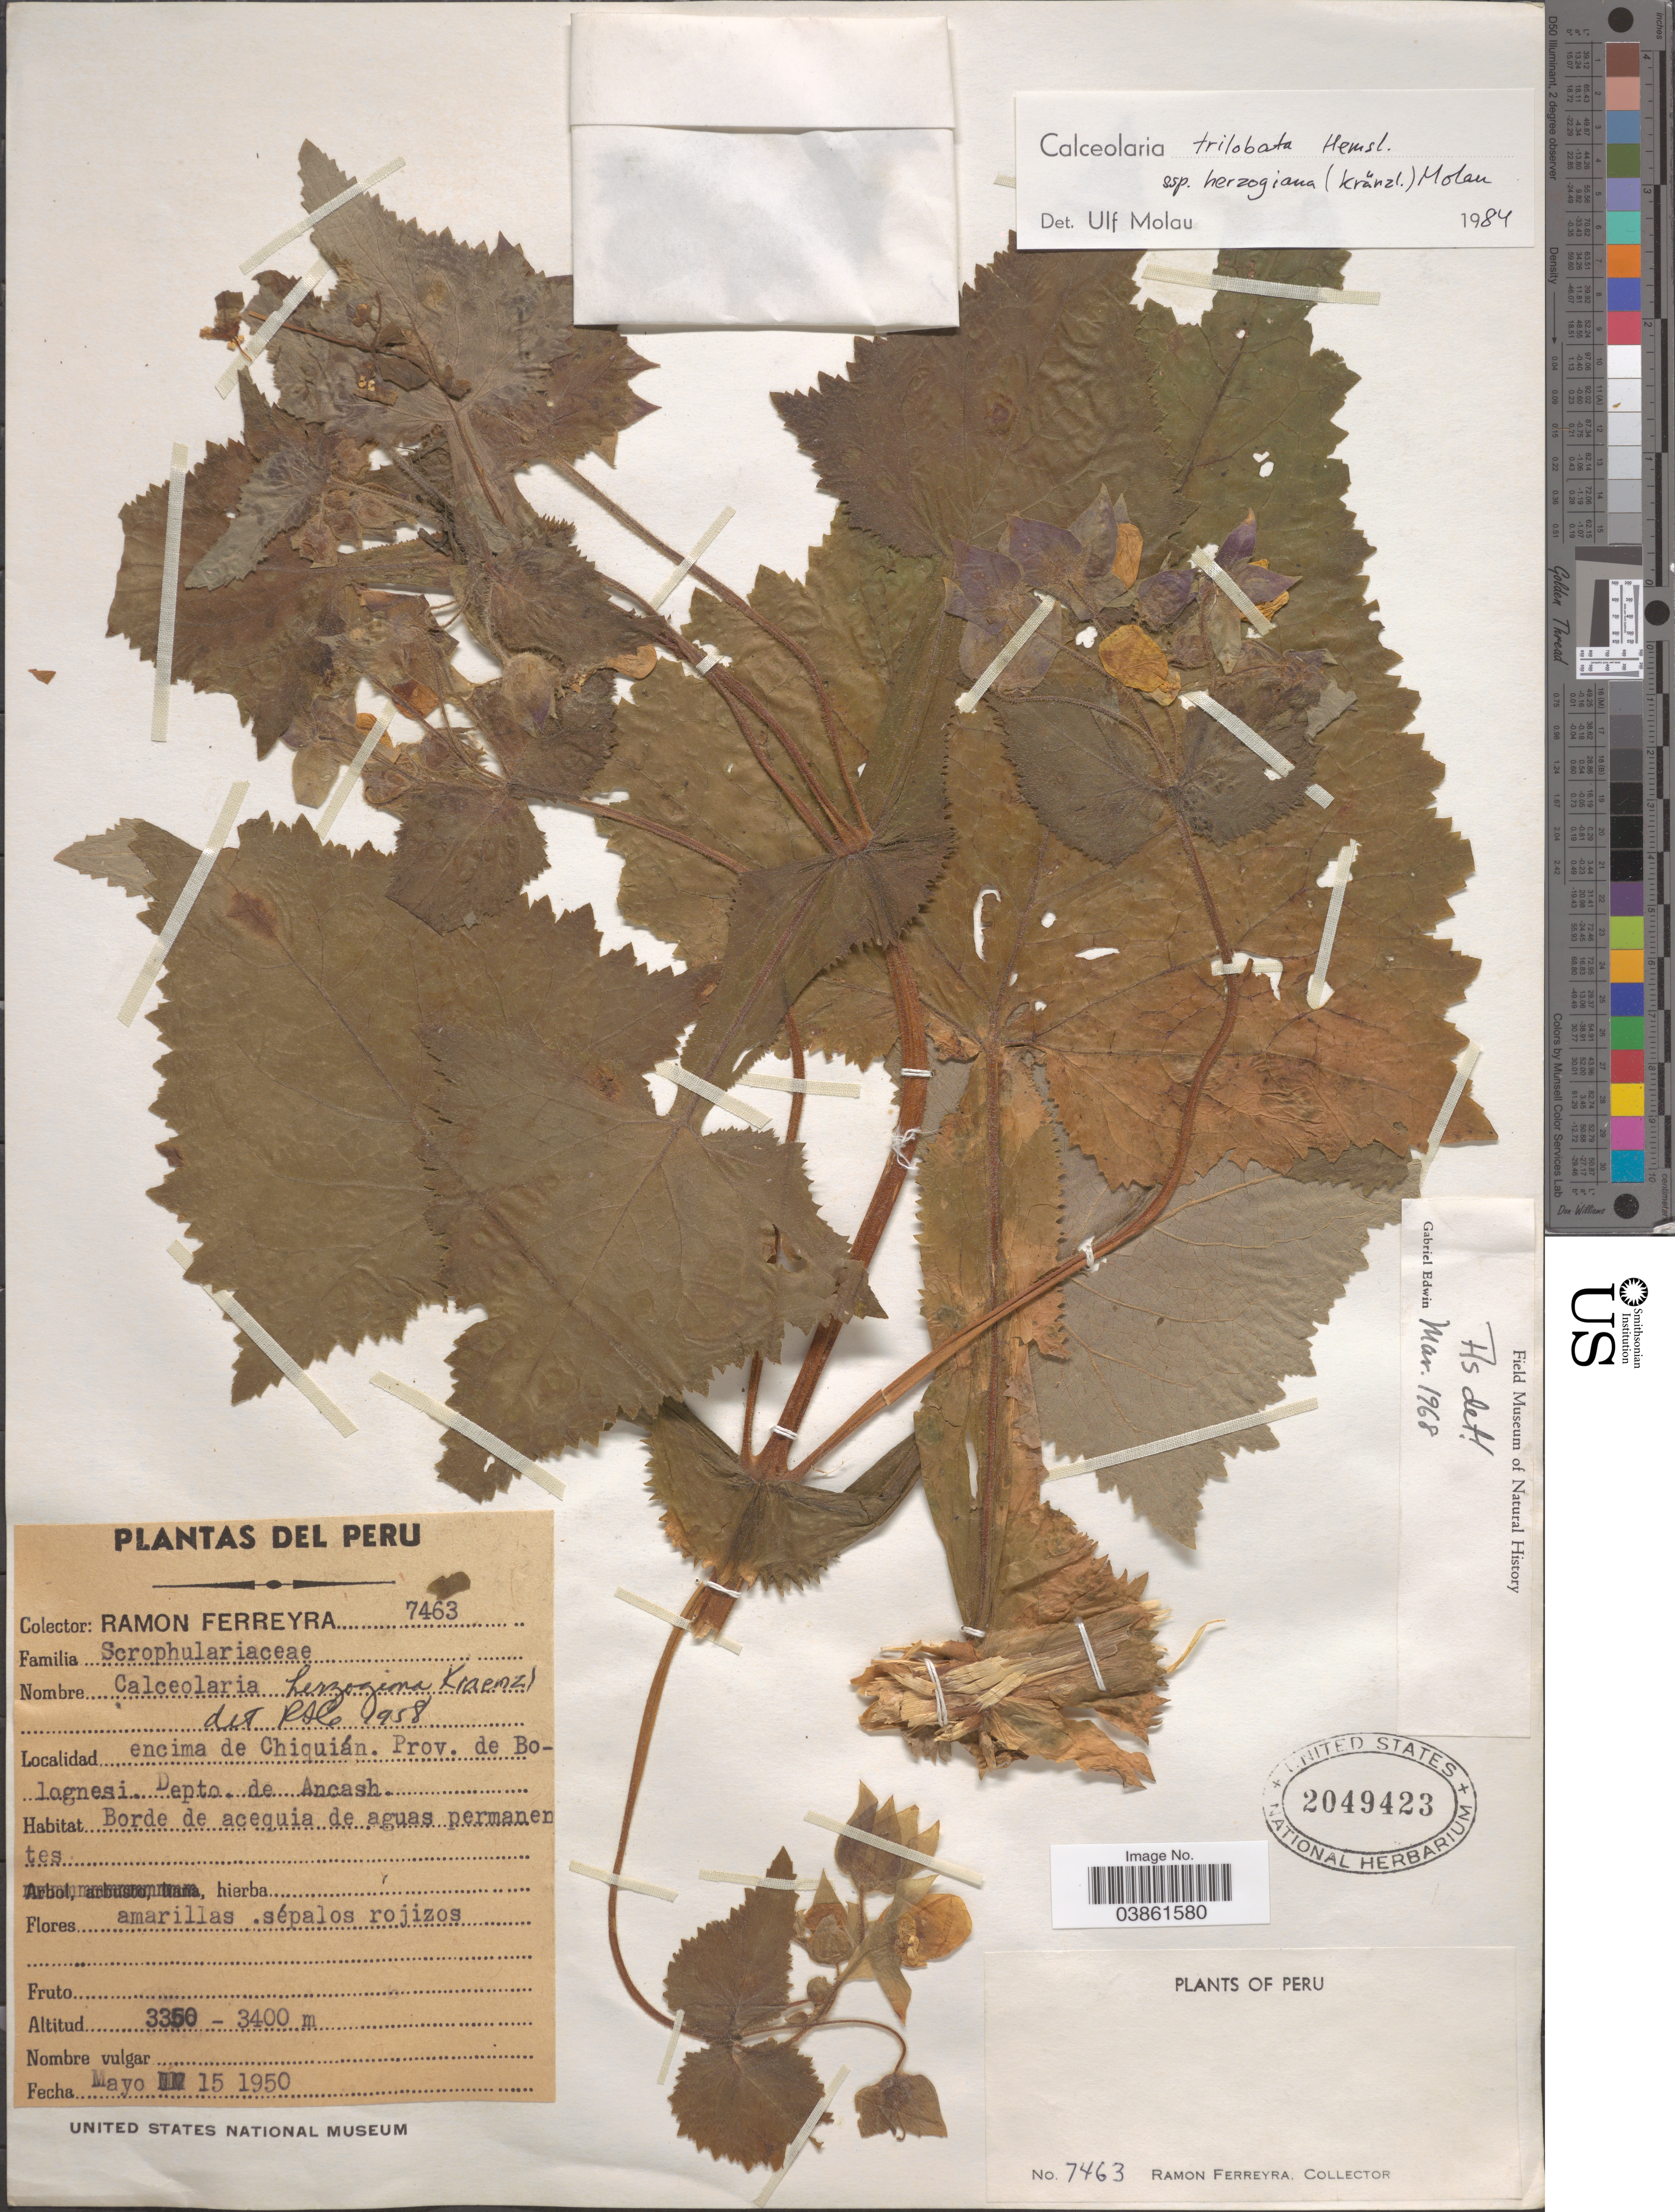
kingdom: Plantae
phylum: Tracheophyta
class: Magnoliopsida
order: Lamiales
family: Calceolariaceae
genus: Calceolaria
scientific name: Calceolaria trilobata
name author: Hemsl.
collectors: R. A. Ferreyra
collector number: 7463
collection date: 1950-05-15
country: Peru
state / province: Ancash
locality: Encima de Chiquián. Prov. de Bolognesi. Depto. de Ancash.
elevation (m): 3350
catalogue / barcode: US 2049423